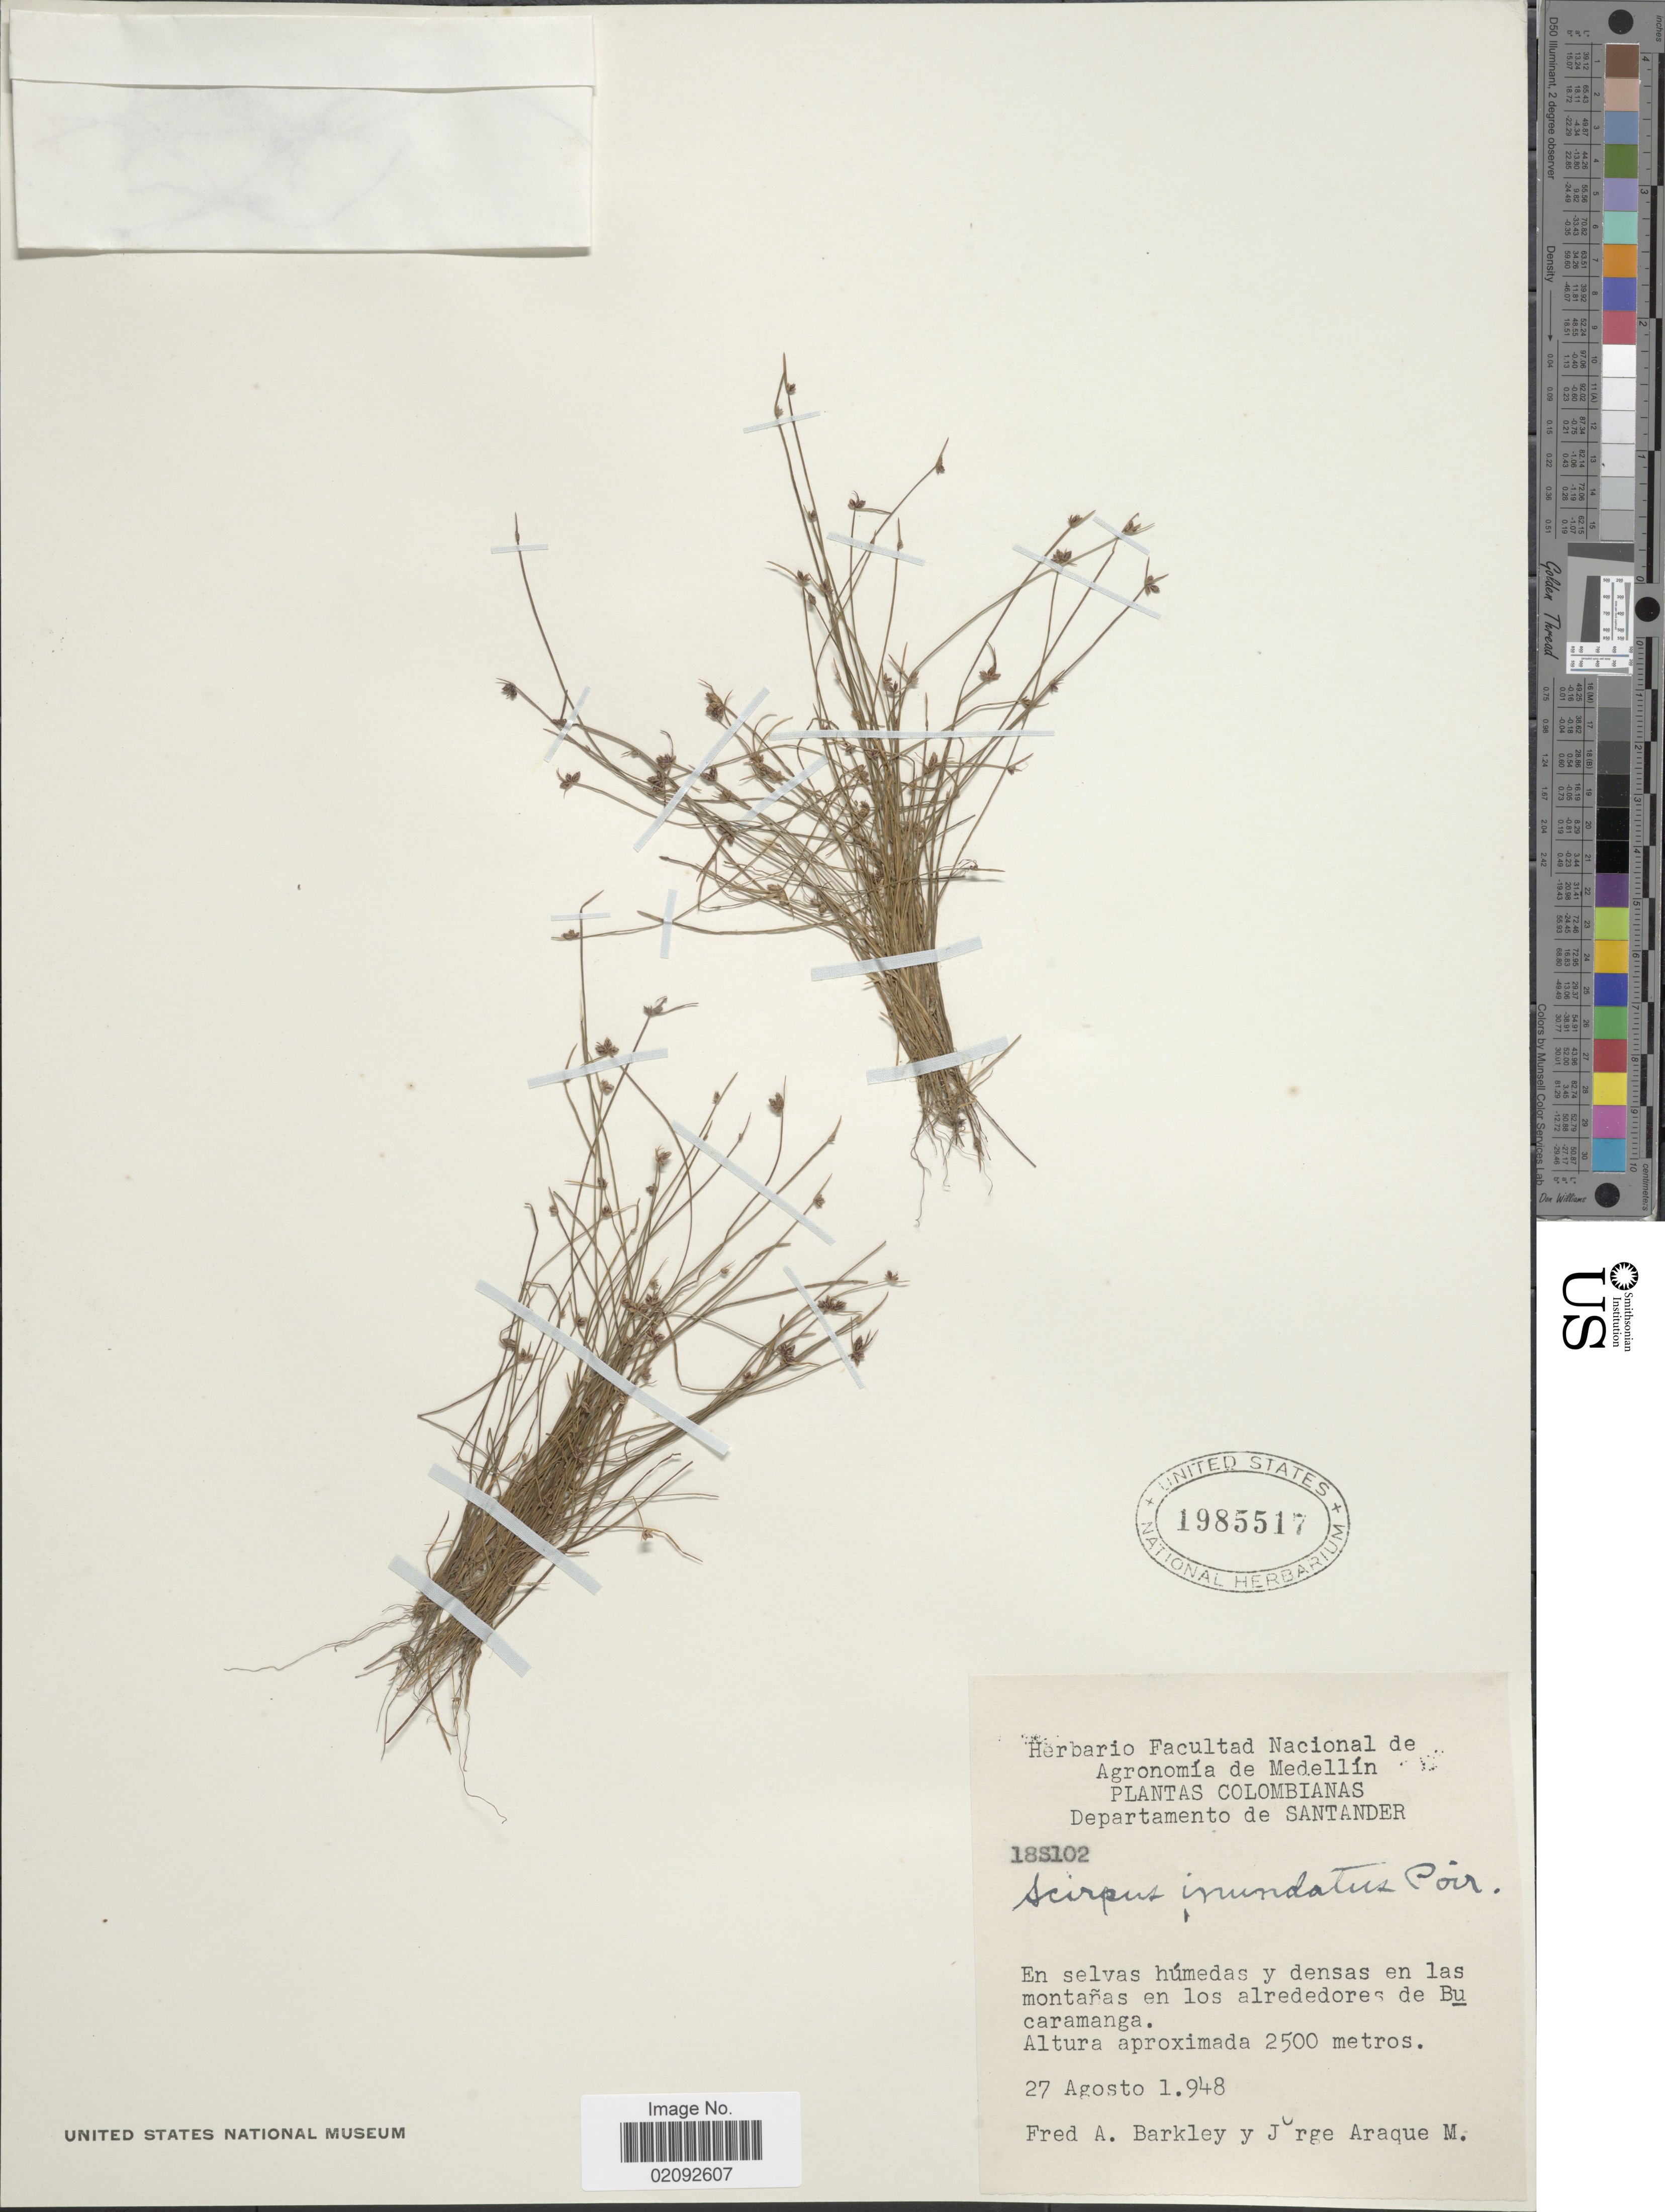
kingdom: Plantae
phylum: Tracheophyta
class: Liliopsida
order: Poales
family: Cyperaceae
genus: Isolepis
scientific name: Isolepis nigricans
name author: Kunth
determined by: Strong, Mark T., (BOT), Smithsonian Institution - National Museum of Natural History (UNITED STATES)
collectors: F. A. Barkley & J. Araque Molina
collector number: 18S102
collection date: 1948-08-27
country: Colombia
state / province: Santander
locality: En selvas humedas y densas en las montaras en los alrededores de Bucaramanga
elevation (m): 2500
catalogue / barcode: US 1985517